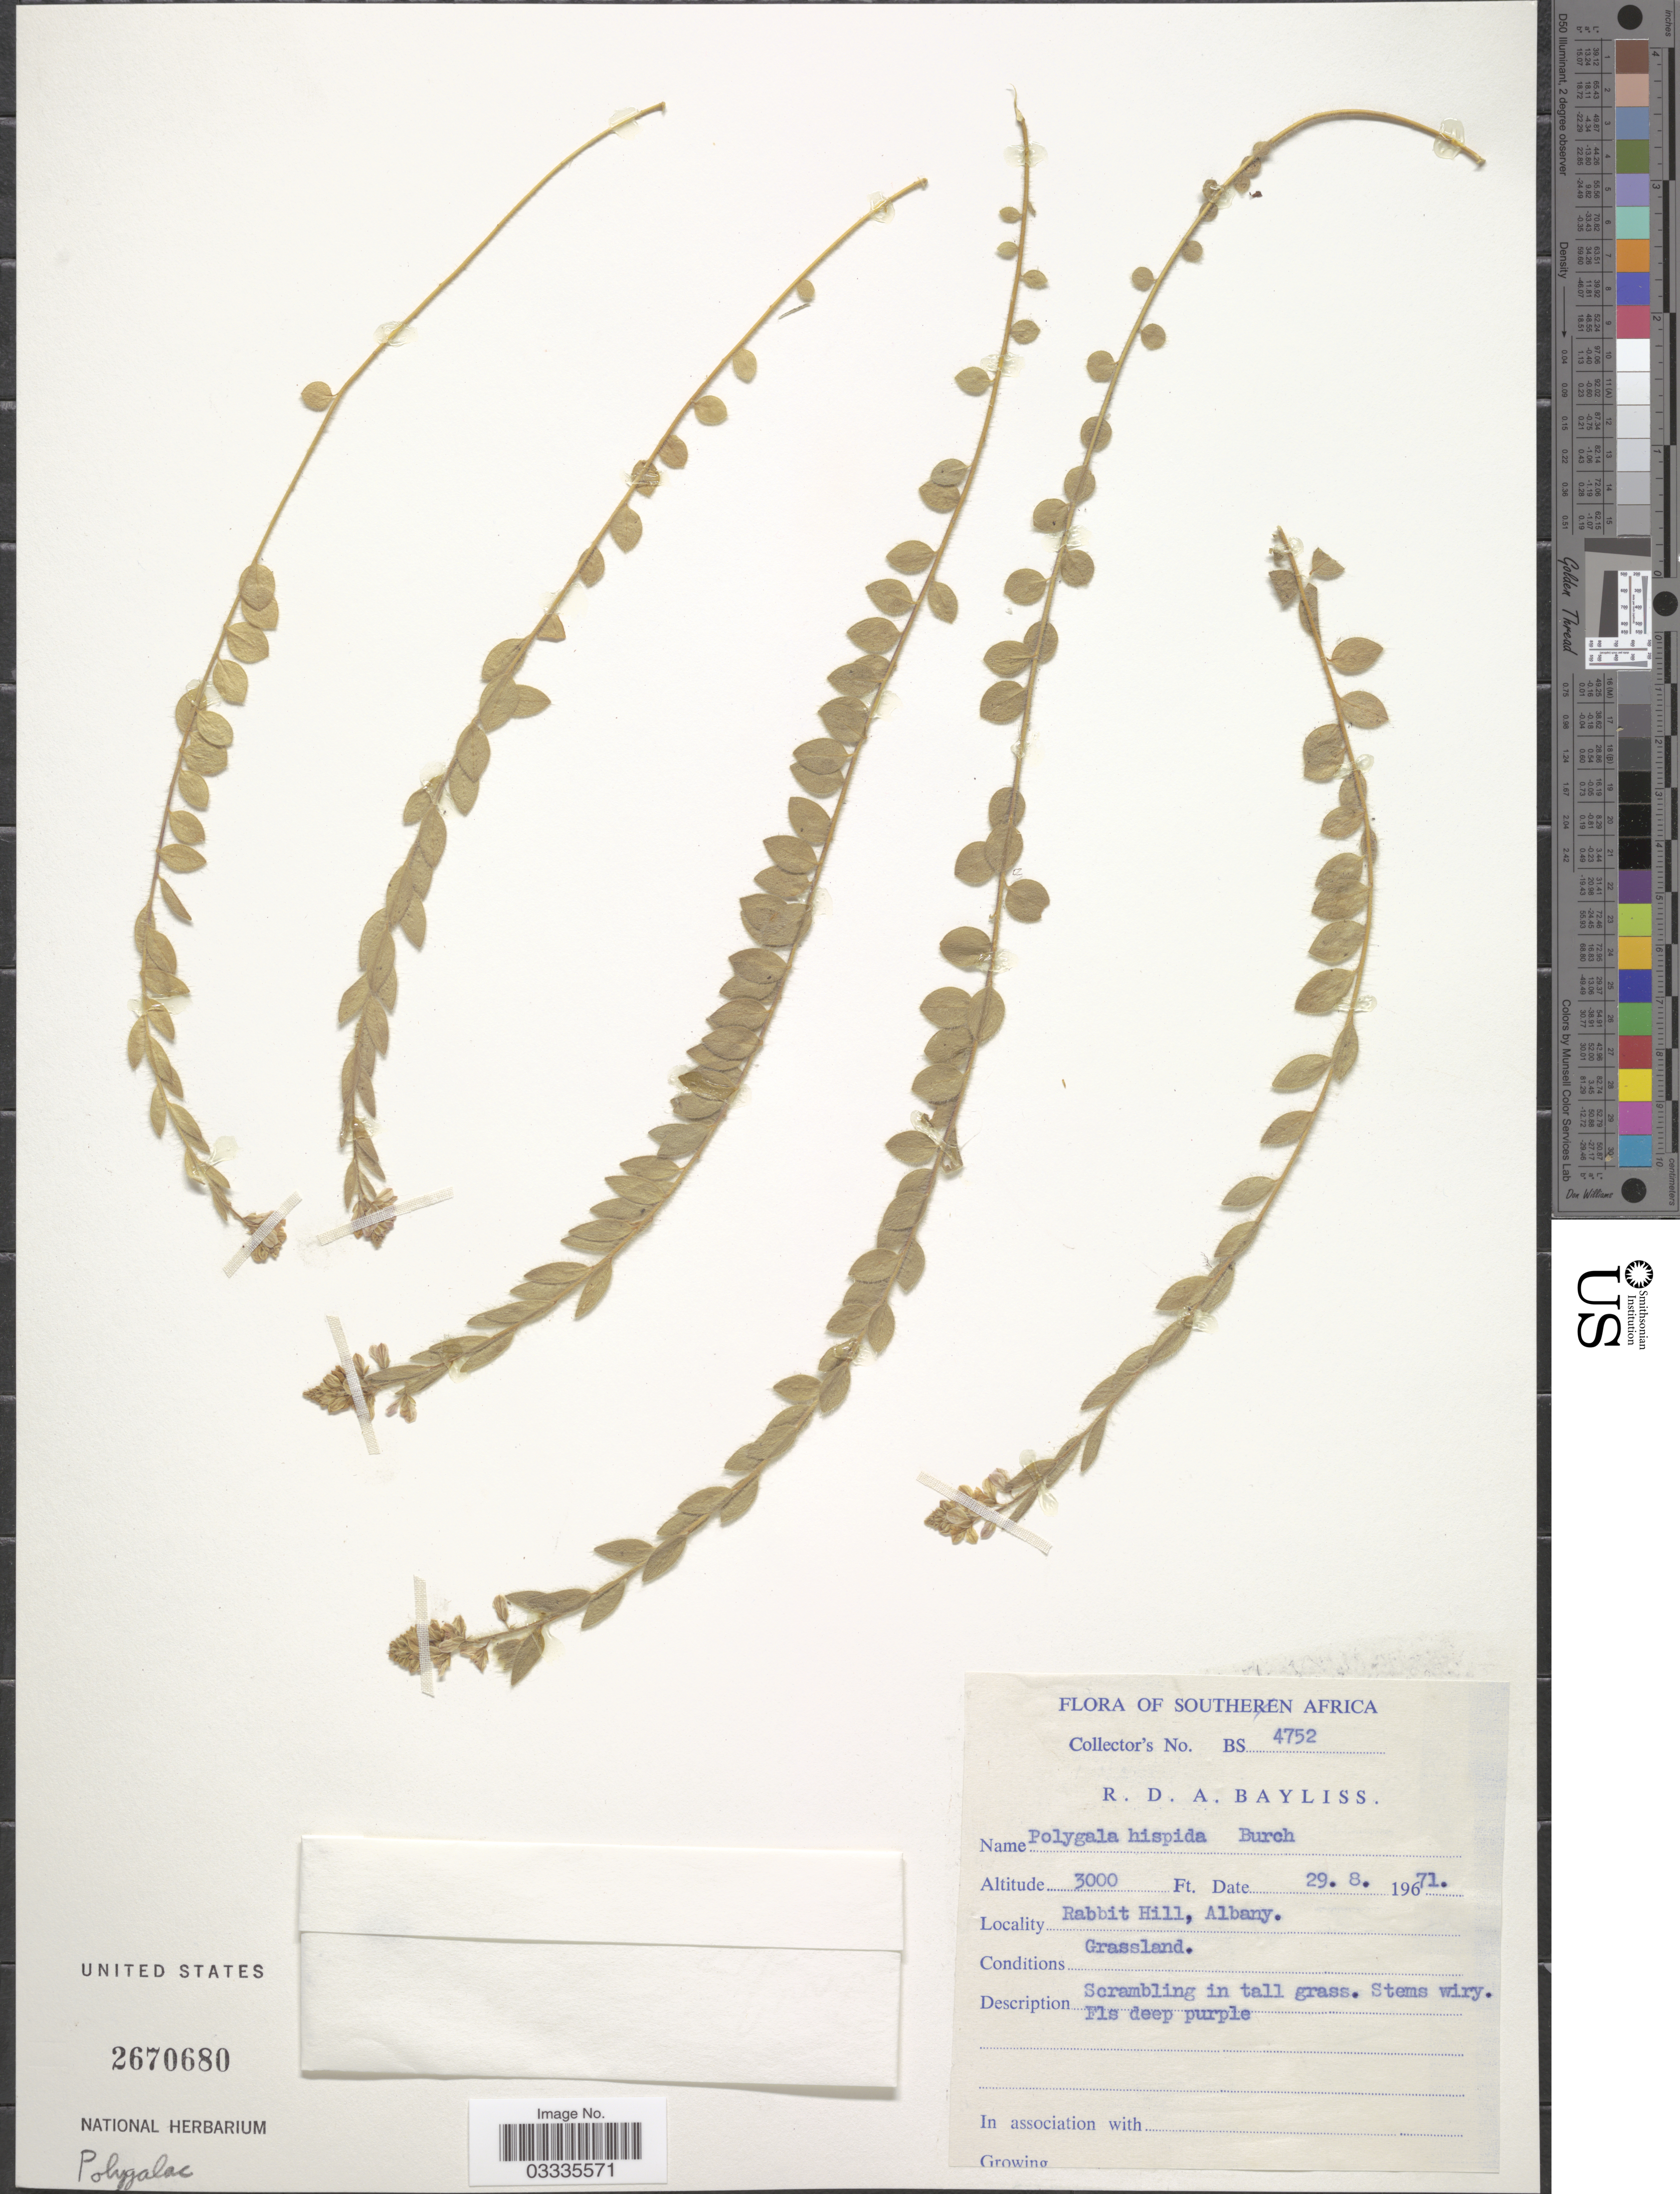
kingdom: Plantae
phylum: Tracheophyta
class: Magnoliopsida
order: Fabales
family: Polygalaceae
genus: Polygala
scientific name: Polygala hispida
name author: Burch.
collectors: R. Bayliss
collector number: BS4752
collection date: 1971-08-29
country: South Africa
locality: Southern Africa. Rabbit Hill, Albany.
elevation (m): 914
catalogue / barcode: US 2670680